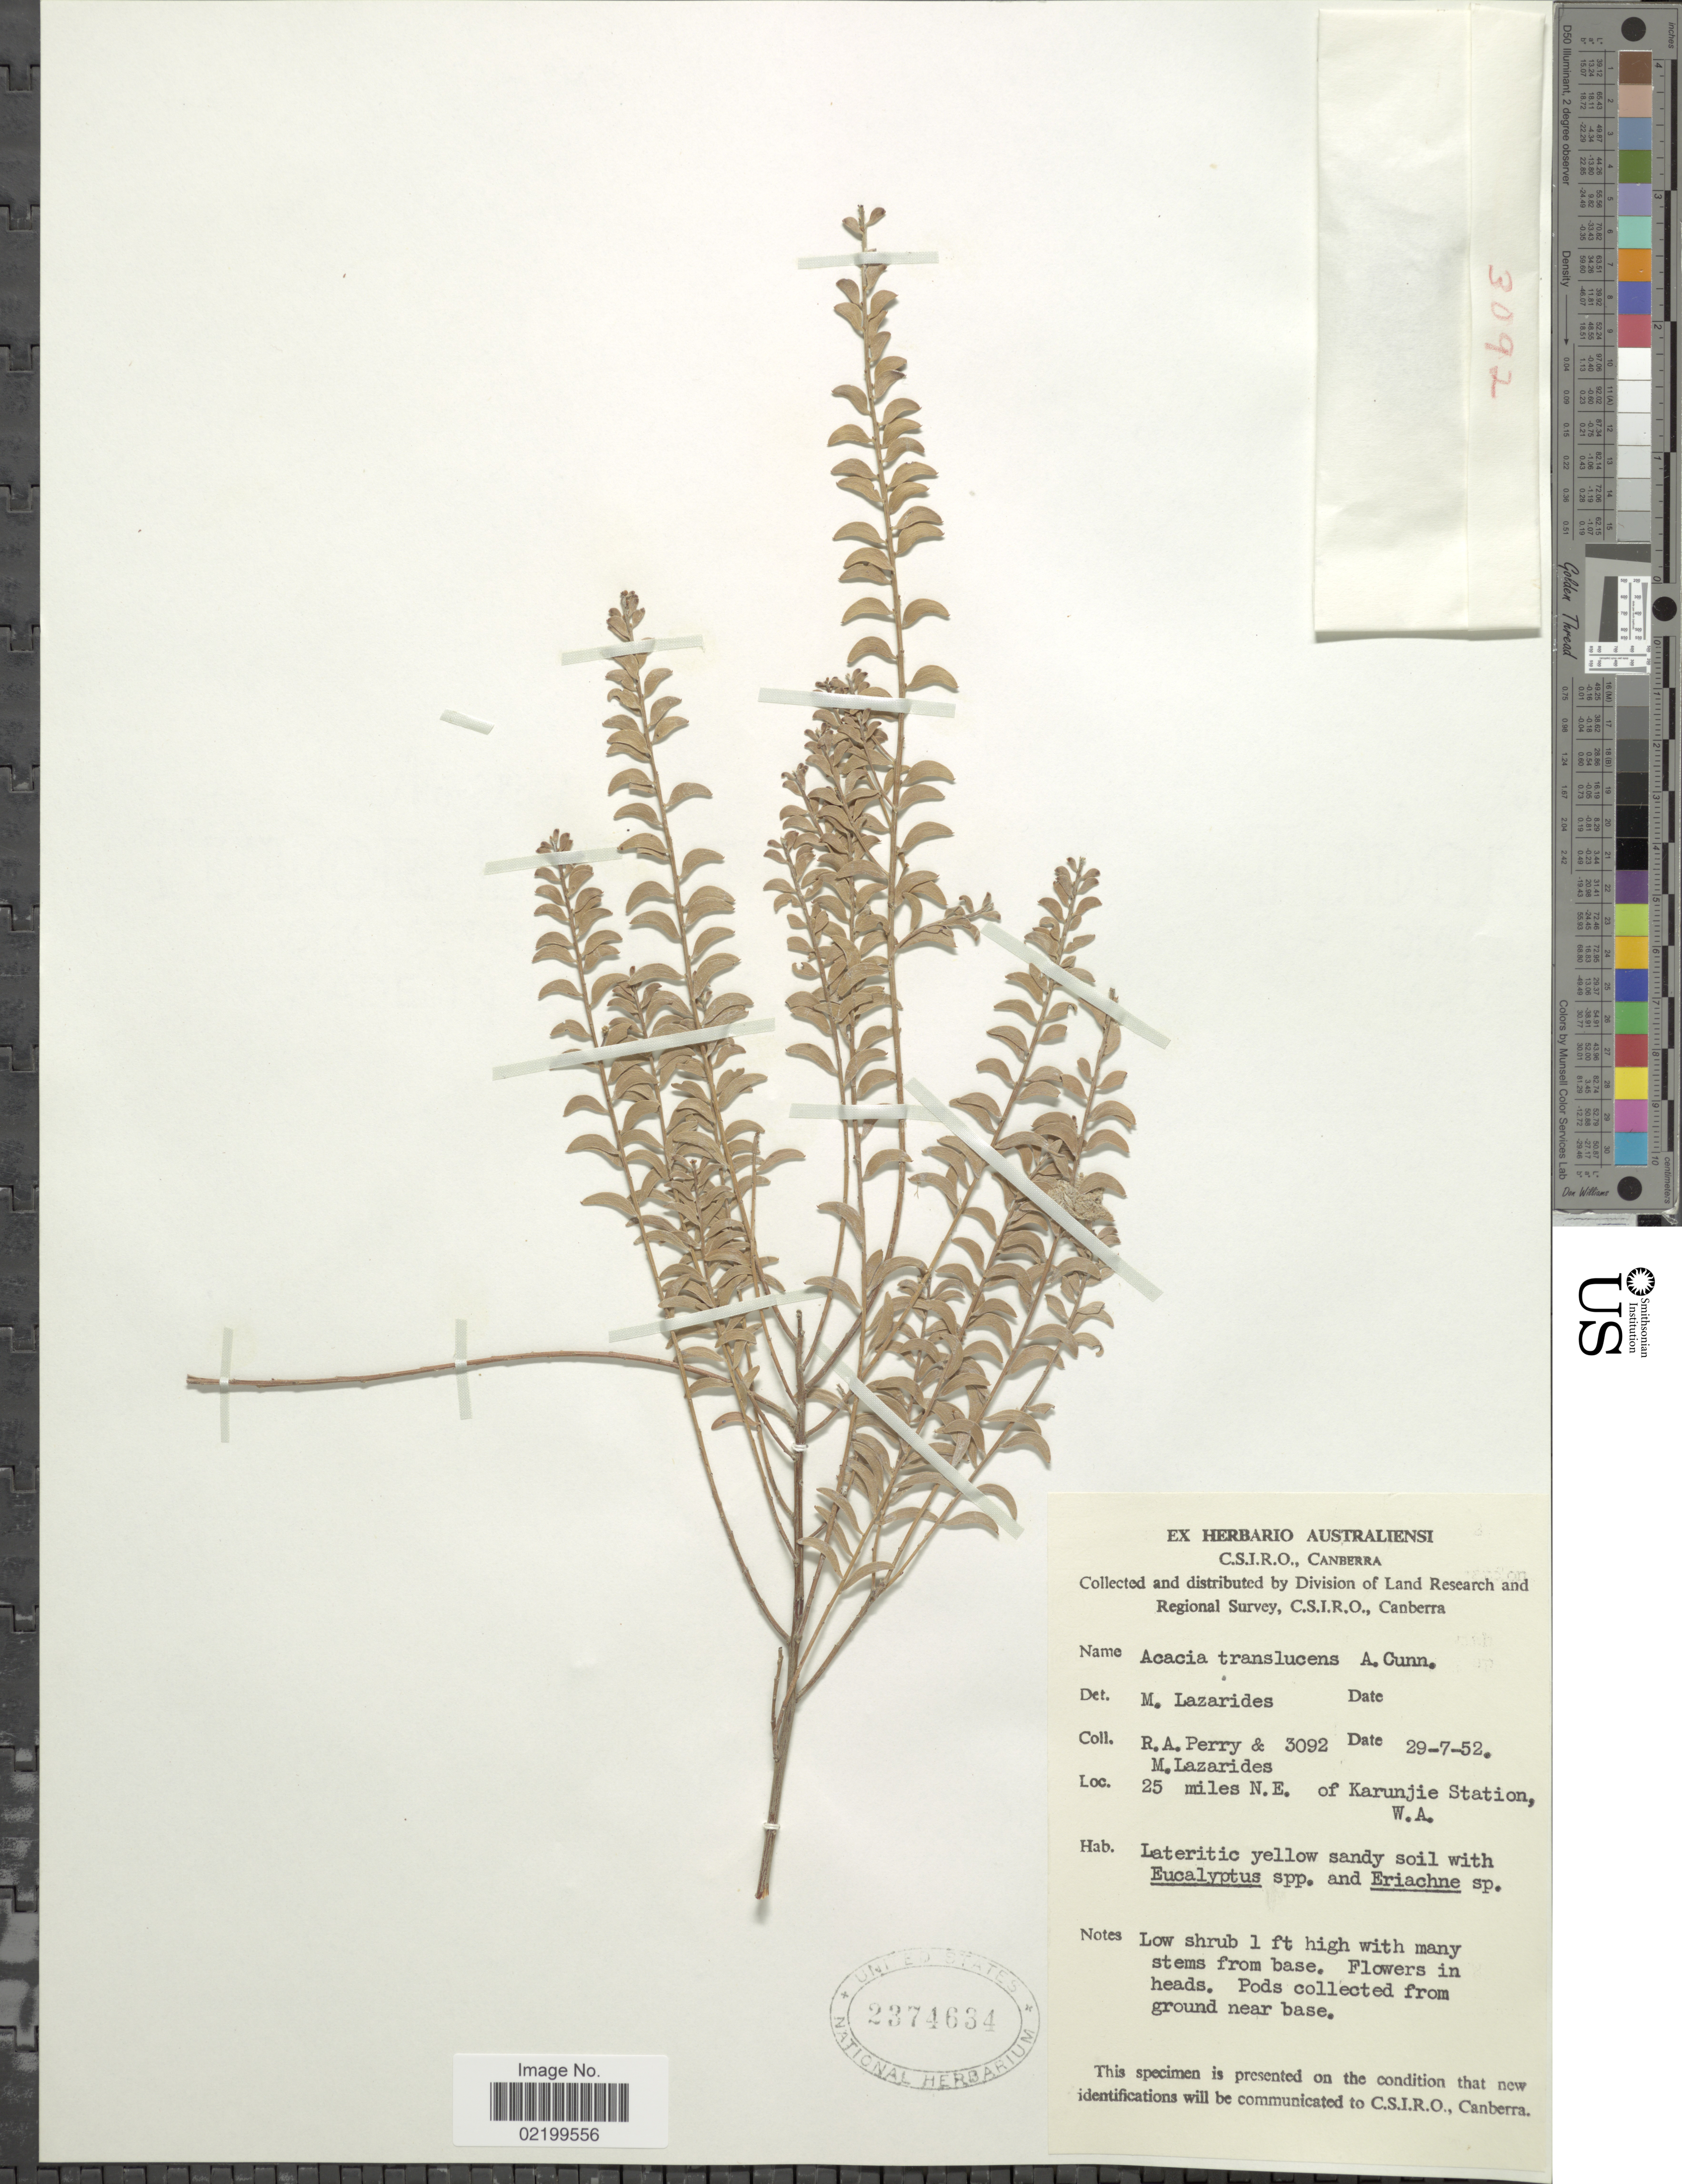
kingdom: Plantae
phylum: Tracheophyta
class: Magnoliopsida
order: Fabales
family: Fabaceae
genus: Acacia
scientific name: Acacia translucens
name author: Hook.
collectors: Perry, R. A. & M. Lazarides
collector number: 3092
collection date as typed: Transcribed d/m/y: 29/7/52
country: Australia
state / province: Western Australia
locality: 25 miles N.E. of Karunjie Station, W.A.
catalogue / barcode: US 2374634